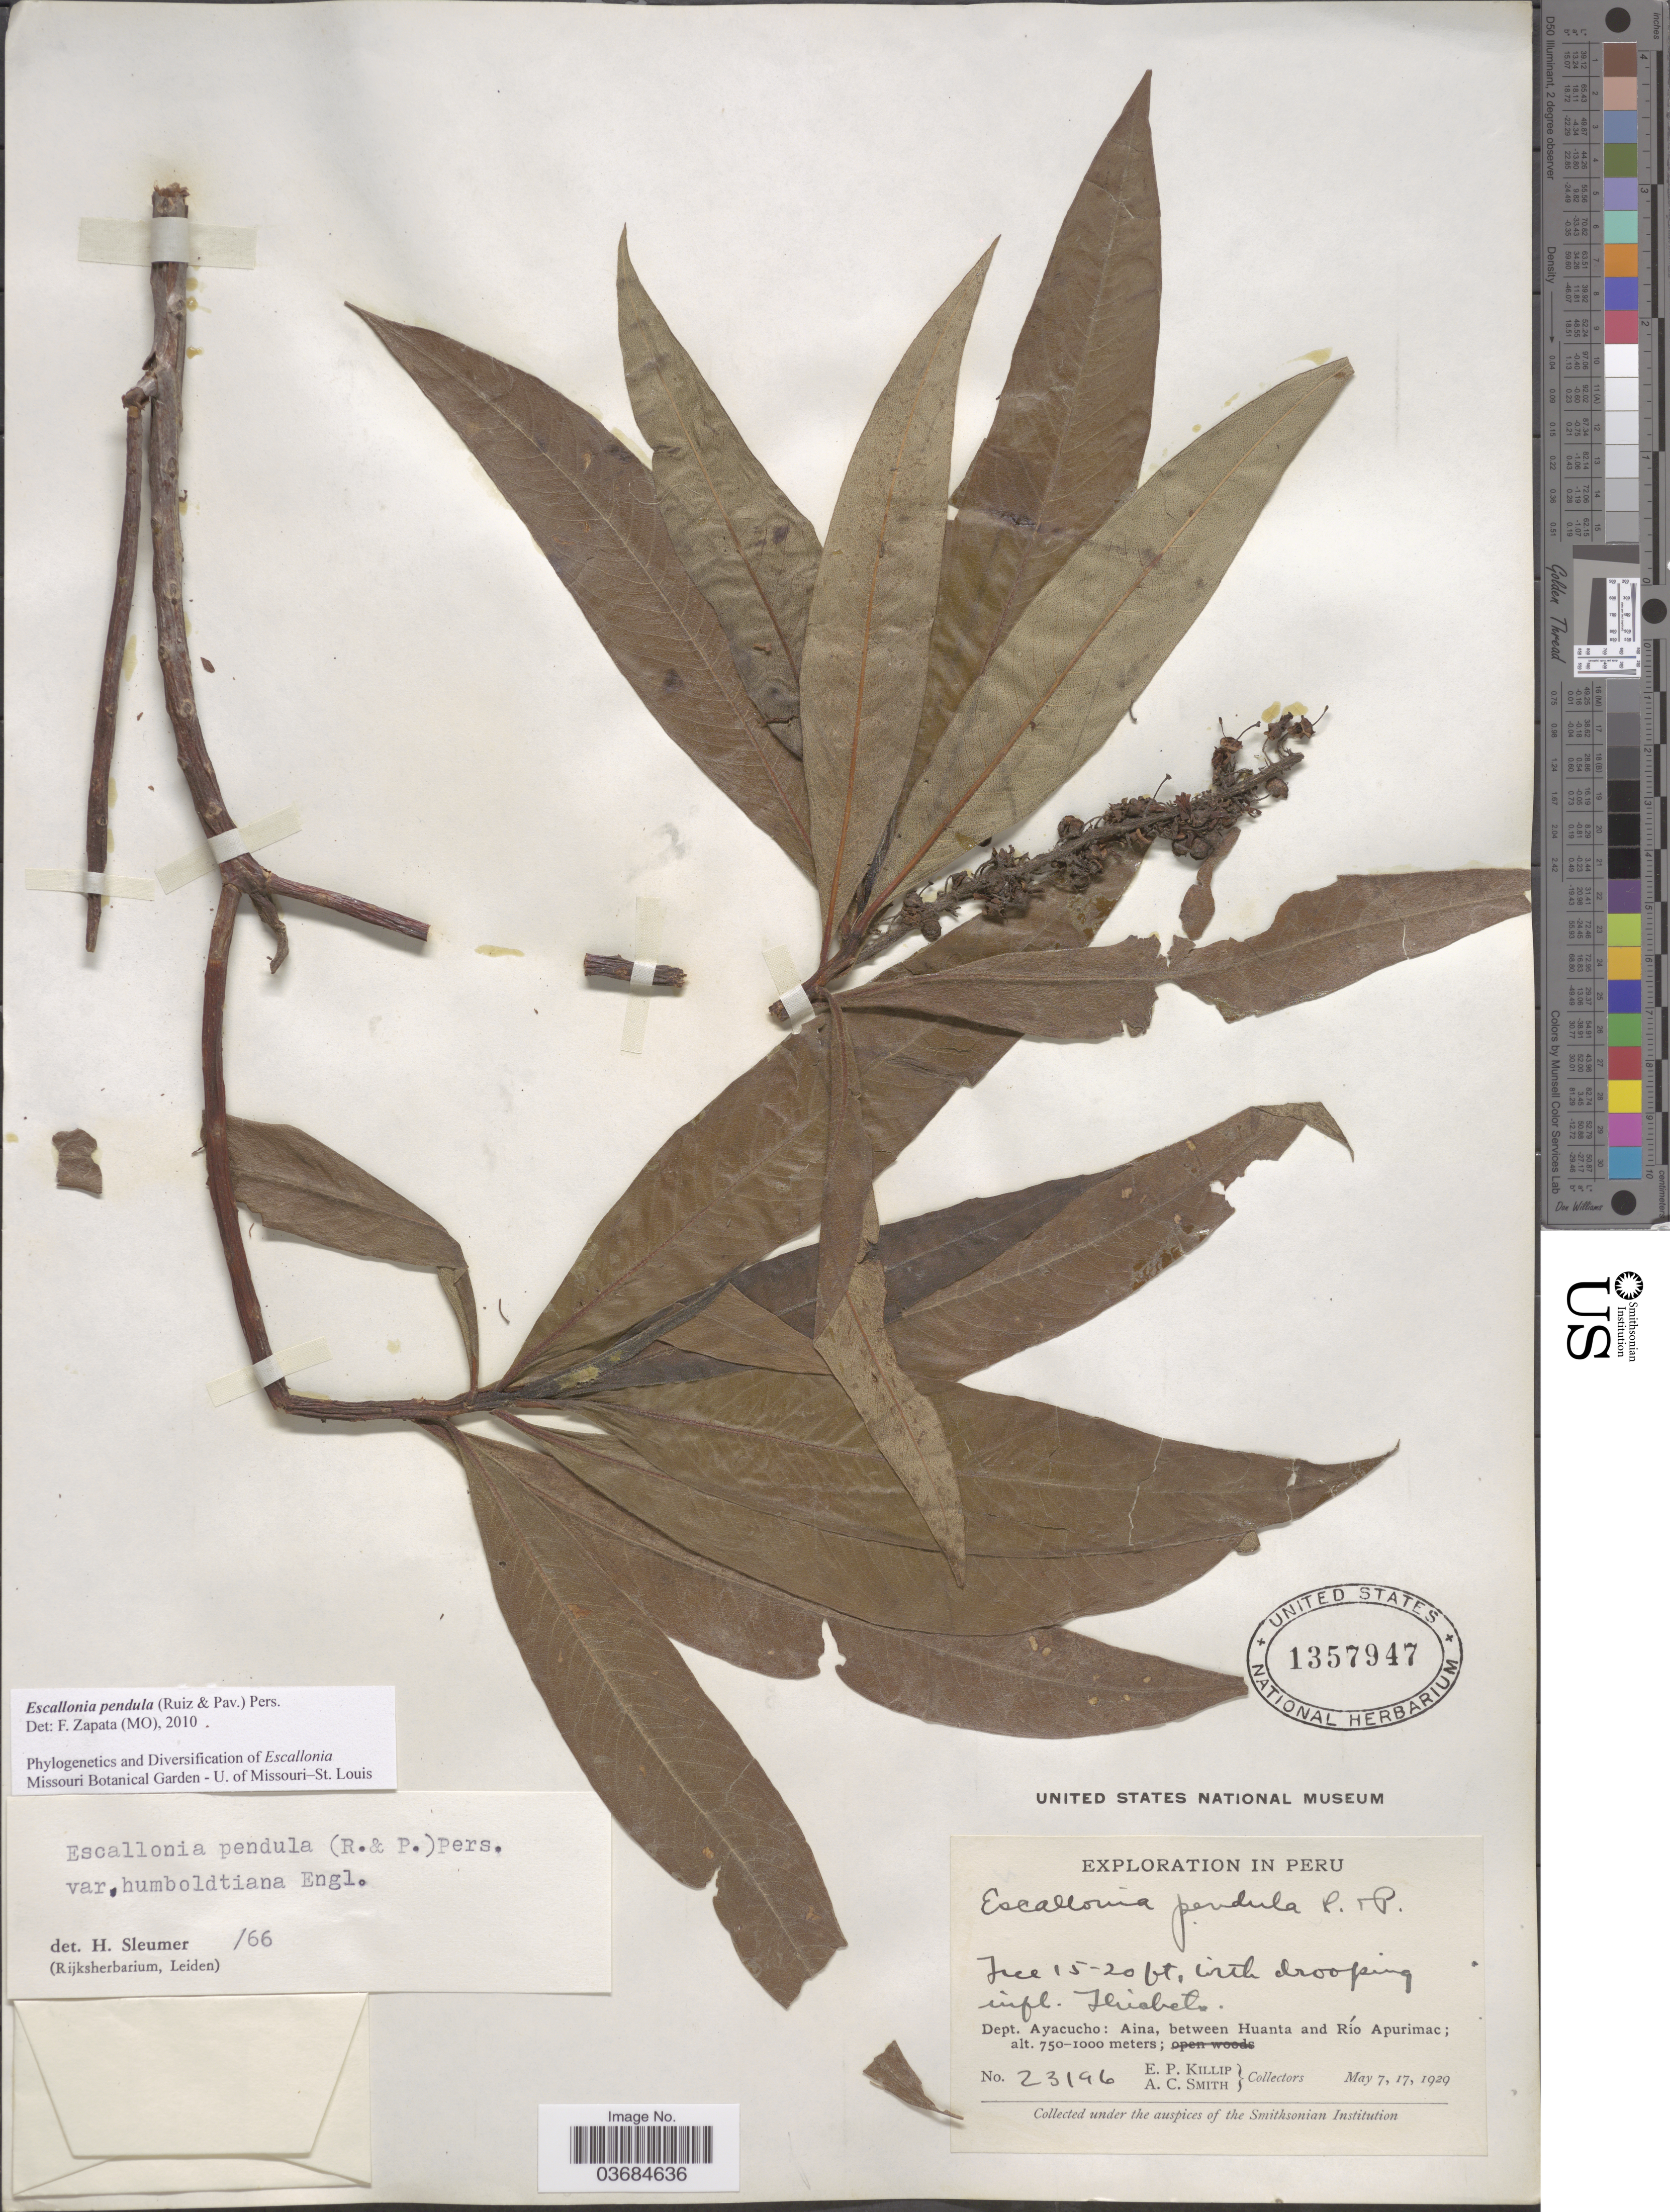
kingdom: Plantae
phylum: Tracheophyta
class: Magnoliopsida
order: Escalloniales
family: Escalloniaceae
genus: Escallonia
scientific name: Escallonia pendula var. pendula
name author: (Ruiz & Pav.) Pers.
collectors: E. P. Killip & A. C. Smith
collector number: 23196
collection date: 1929-05-07/1929-05-17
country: Peru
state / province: Ayacucho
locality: Exploration in Peru. Dept. Ayacucho: Aina, between Huanta and Río Apurimac.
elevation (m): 750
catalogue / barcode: US 1357947